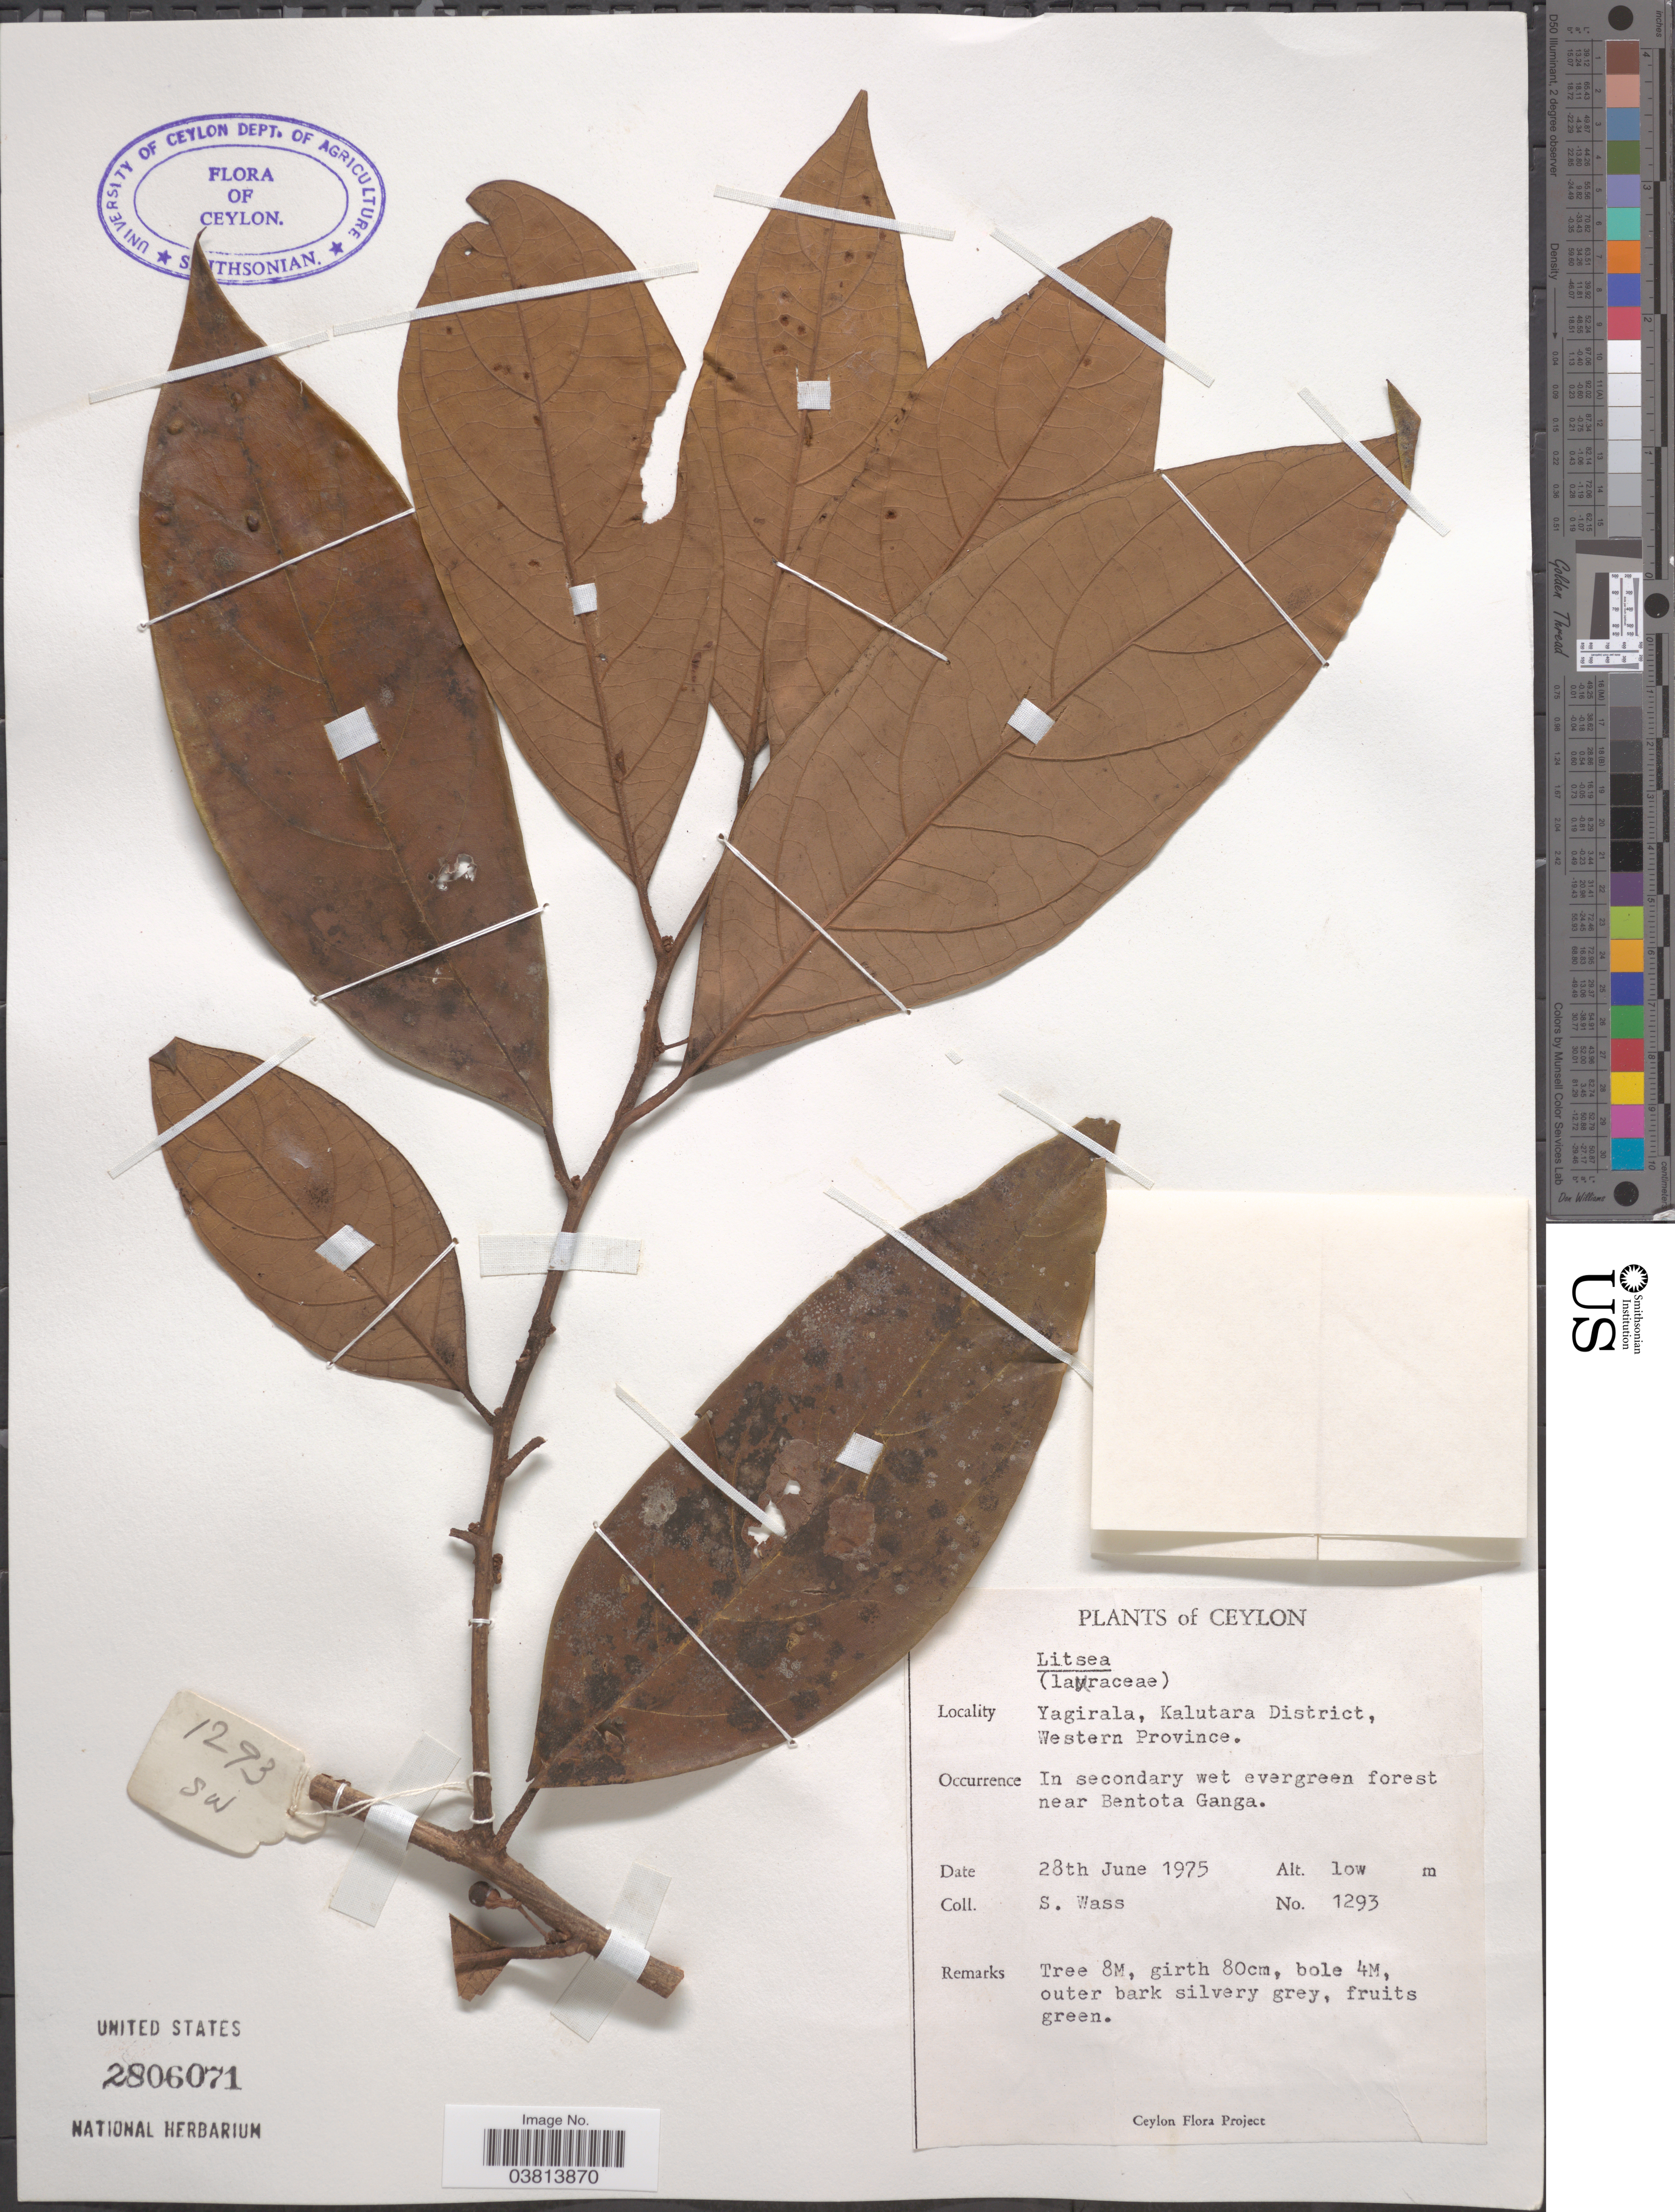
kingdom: Plantae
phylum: Tracheophyta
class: Magnoliopsida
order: Laurales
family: Lauraceae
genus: Litsea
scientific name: Litsea sp.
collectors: S. Wass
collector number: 1293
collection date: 1975-06-28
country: Sri Lanka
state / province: Western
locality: Ceylon. Yagirala, Kalutara District.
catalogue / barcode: US 2806071